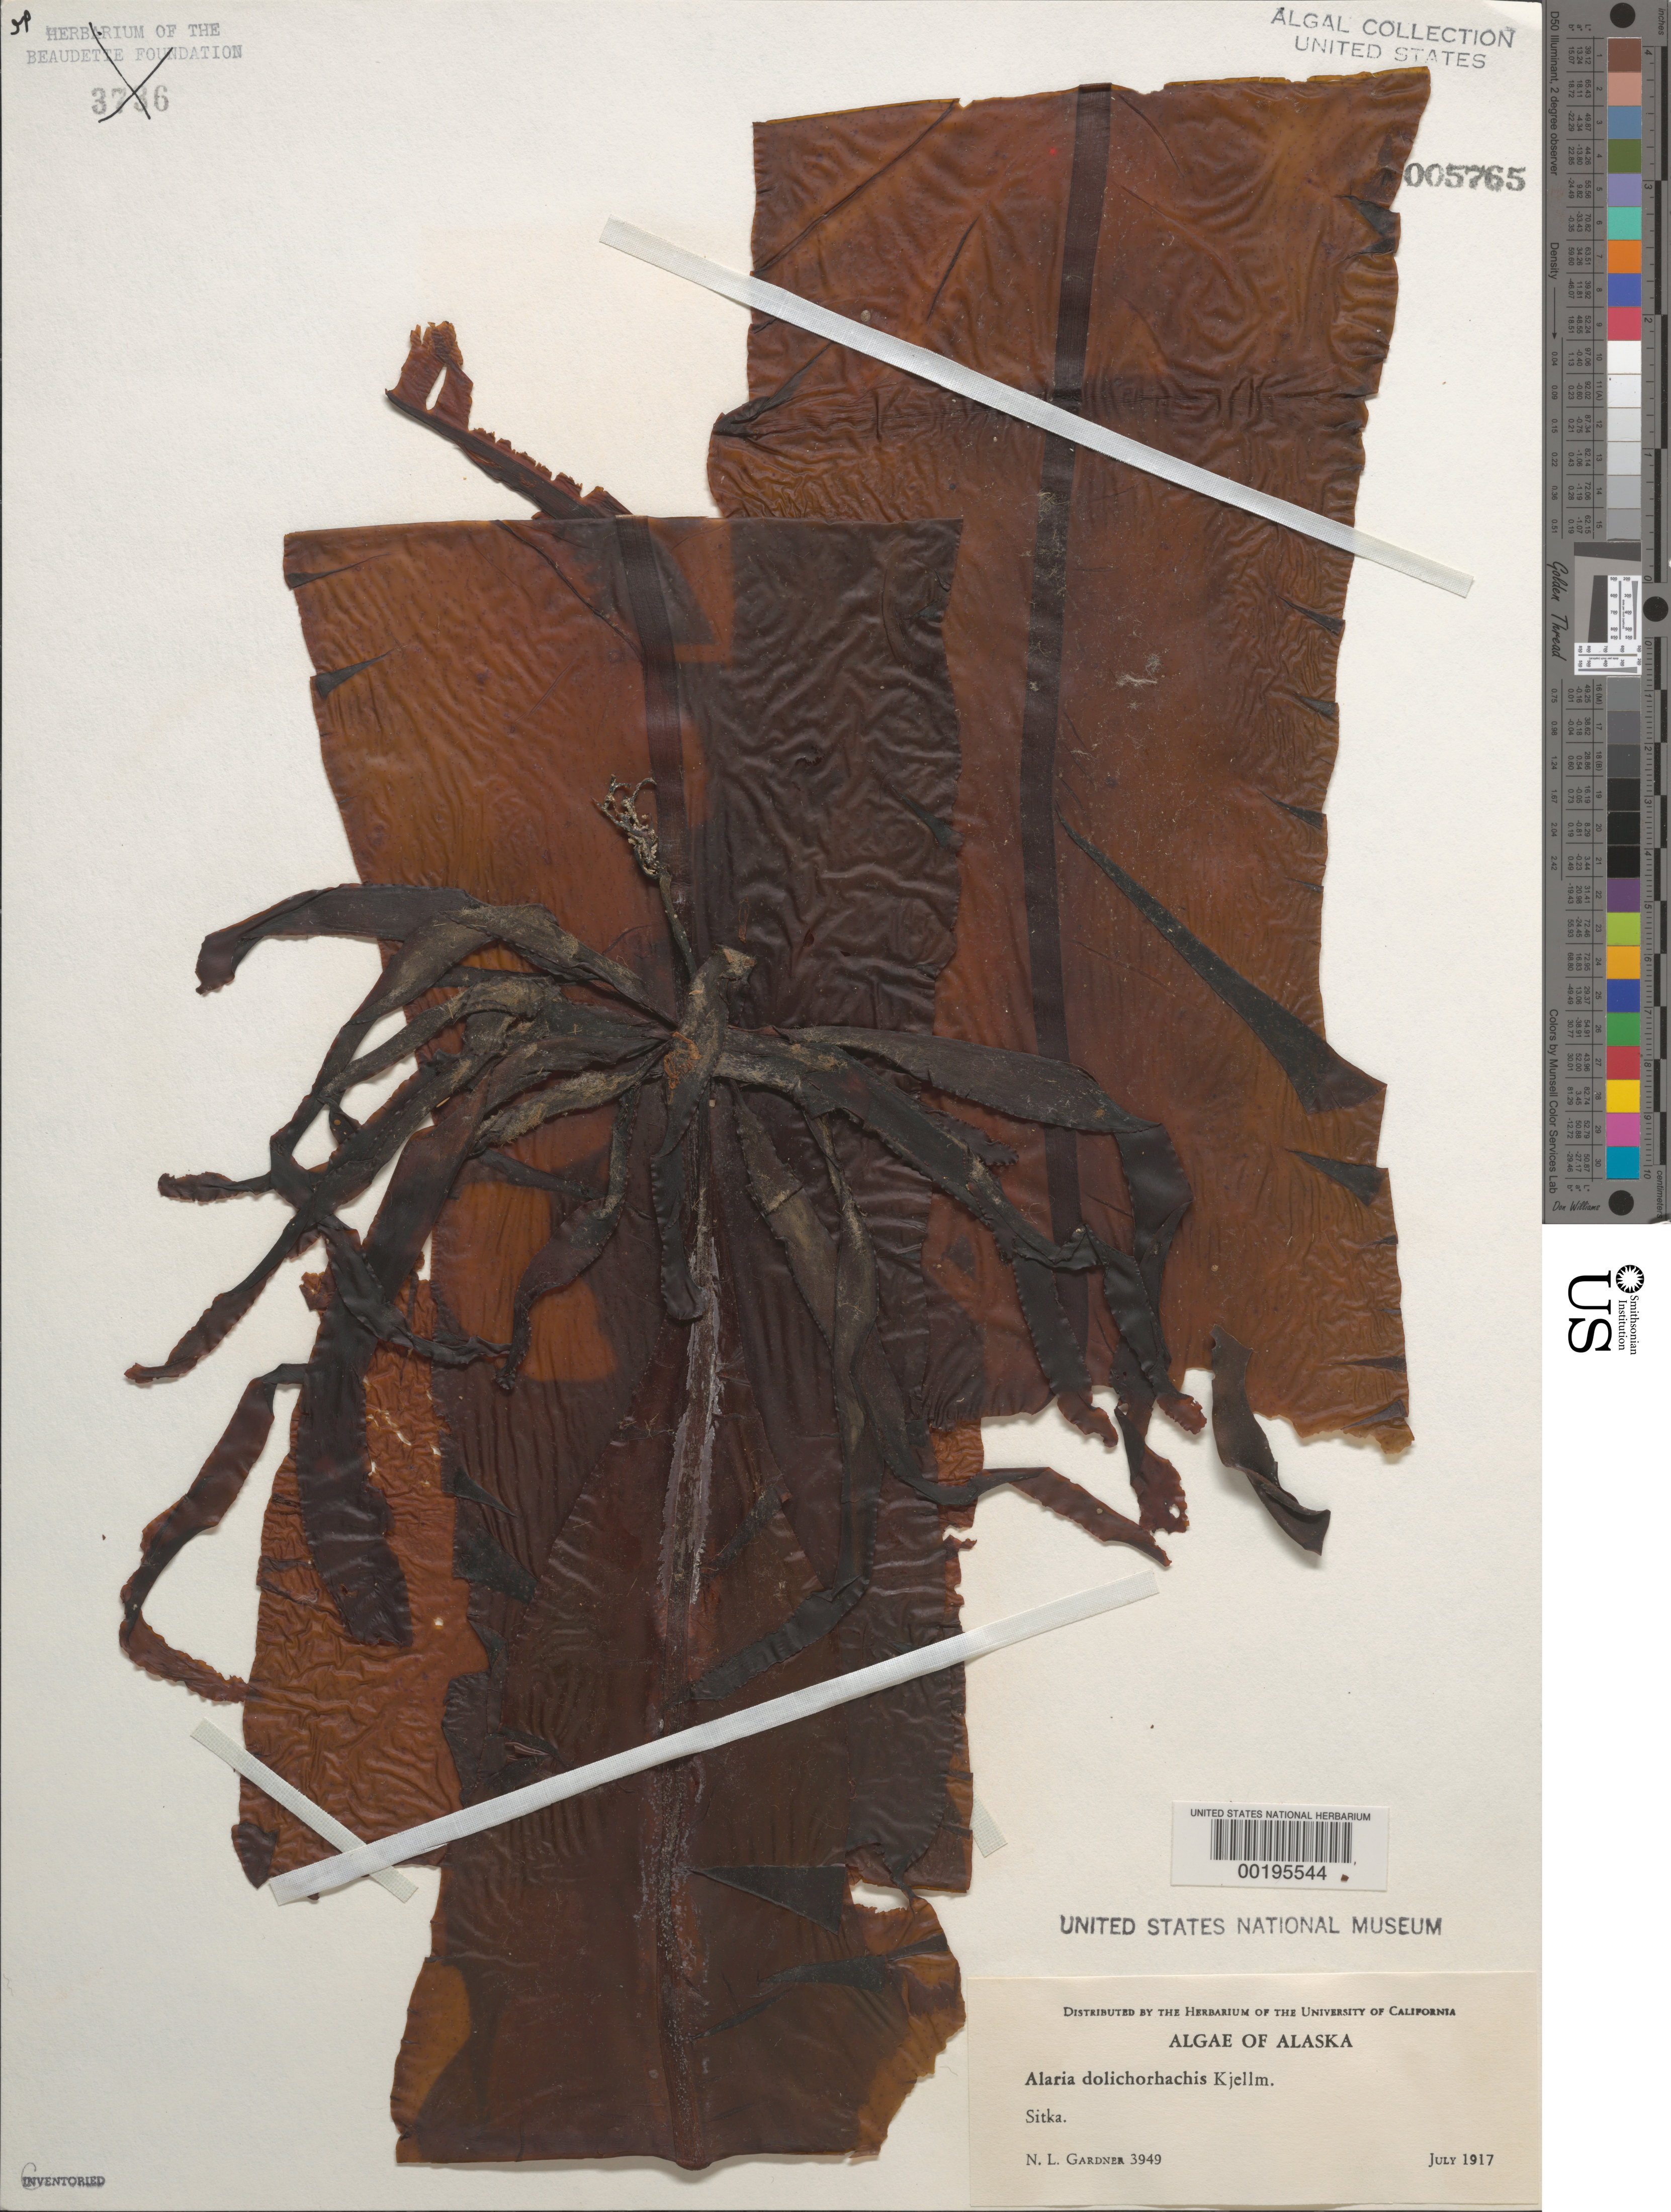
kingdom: Chromista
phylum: Ochrophyta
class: Phaeophyceae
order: Laminariales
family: Alariaceae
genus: Alaria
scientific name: Alaria esculenta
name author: (L.) Greville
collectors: N. Gardner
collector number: NLG 3949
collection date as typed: Jul 1917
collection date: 1917-07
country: United States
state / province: Alaska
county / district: Sitka Division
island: Baranof Island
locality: Sitka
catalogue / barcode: US 5765